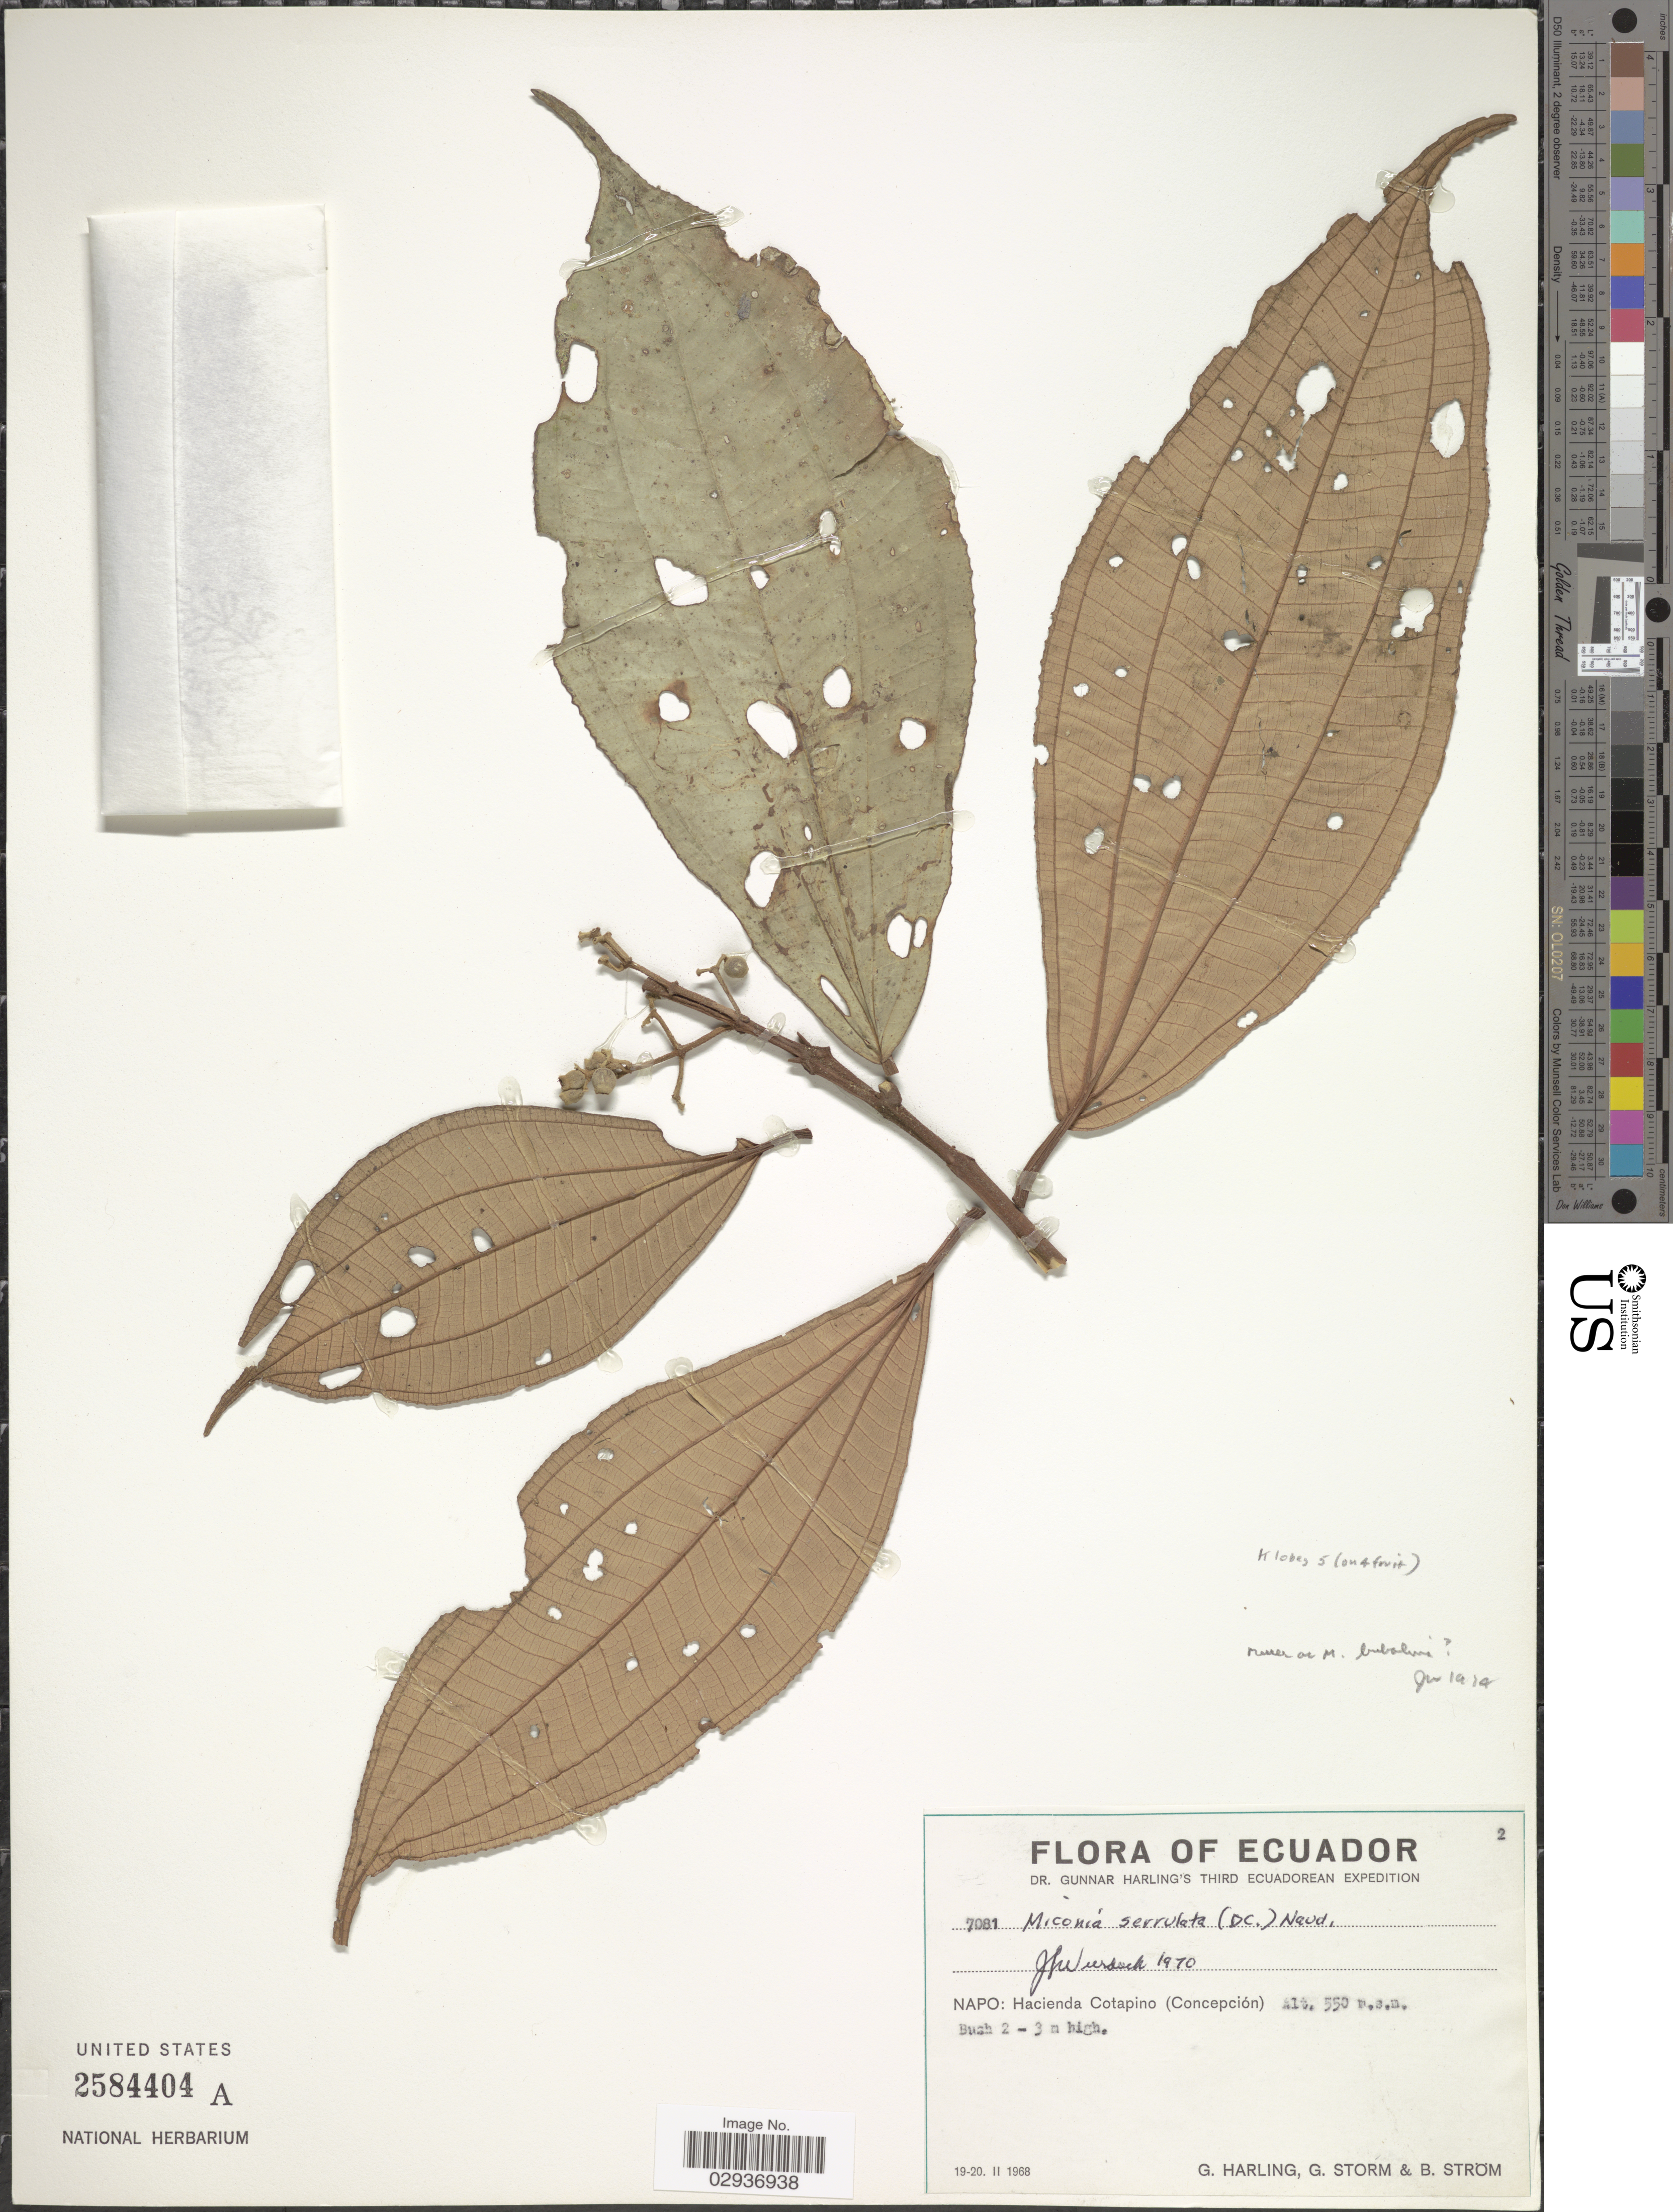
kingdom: Plantae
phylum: Tracheophyta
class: Magnoliopsida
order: Myrtales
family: Melastomataceae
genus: Miconia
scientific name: Miconia bubalina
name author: Naudin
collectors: G. Harling, G. Storm & B. Ström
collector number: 7081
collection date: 1968-02-19/1968-02-20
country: Ecuador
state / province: Napo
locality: Hacienda Cotapino (Concepción).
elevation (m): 550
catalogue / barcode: US 2584404A